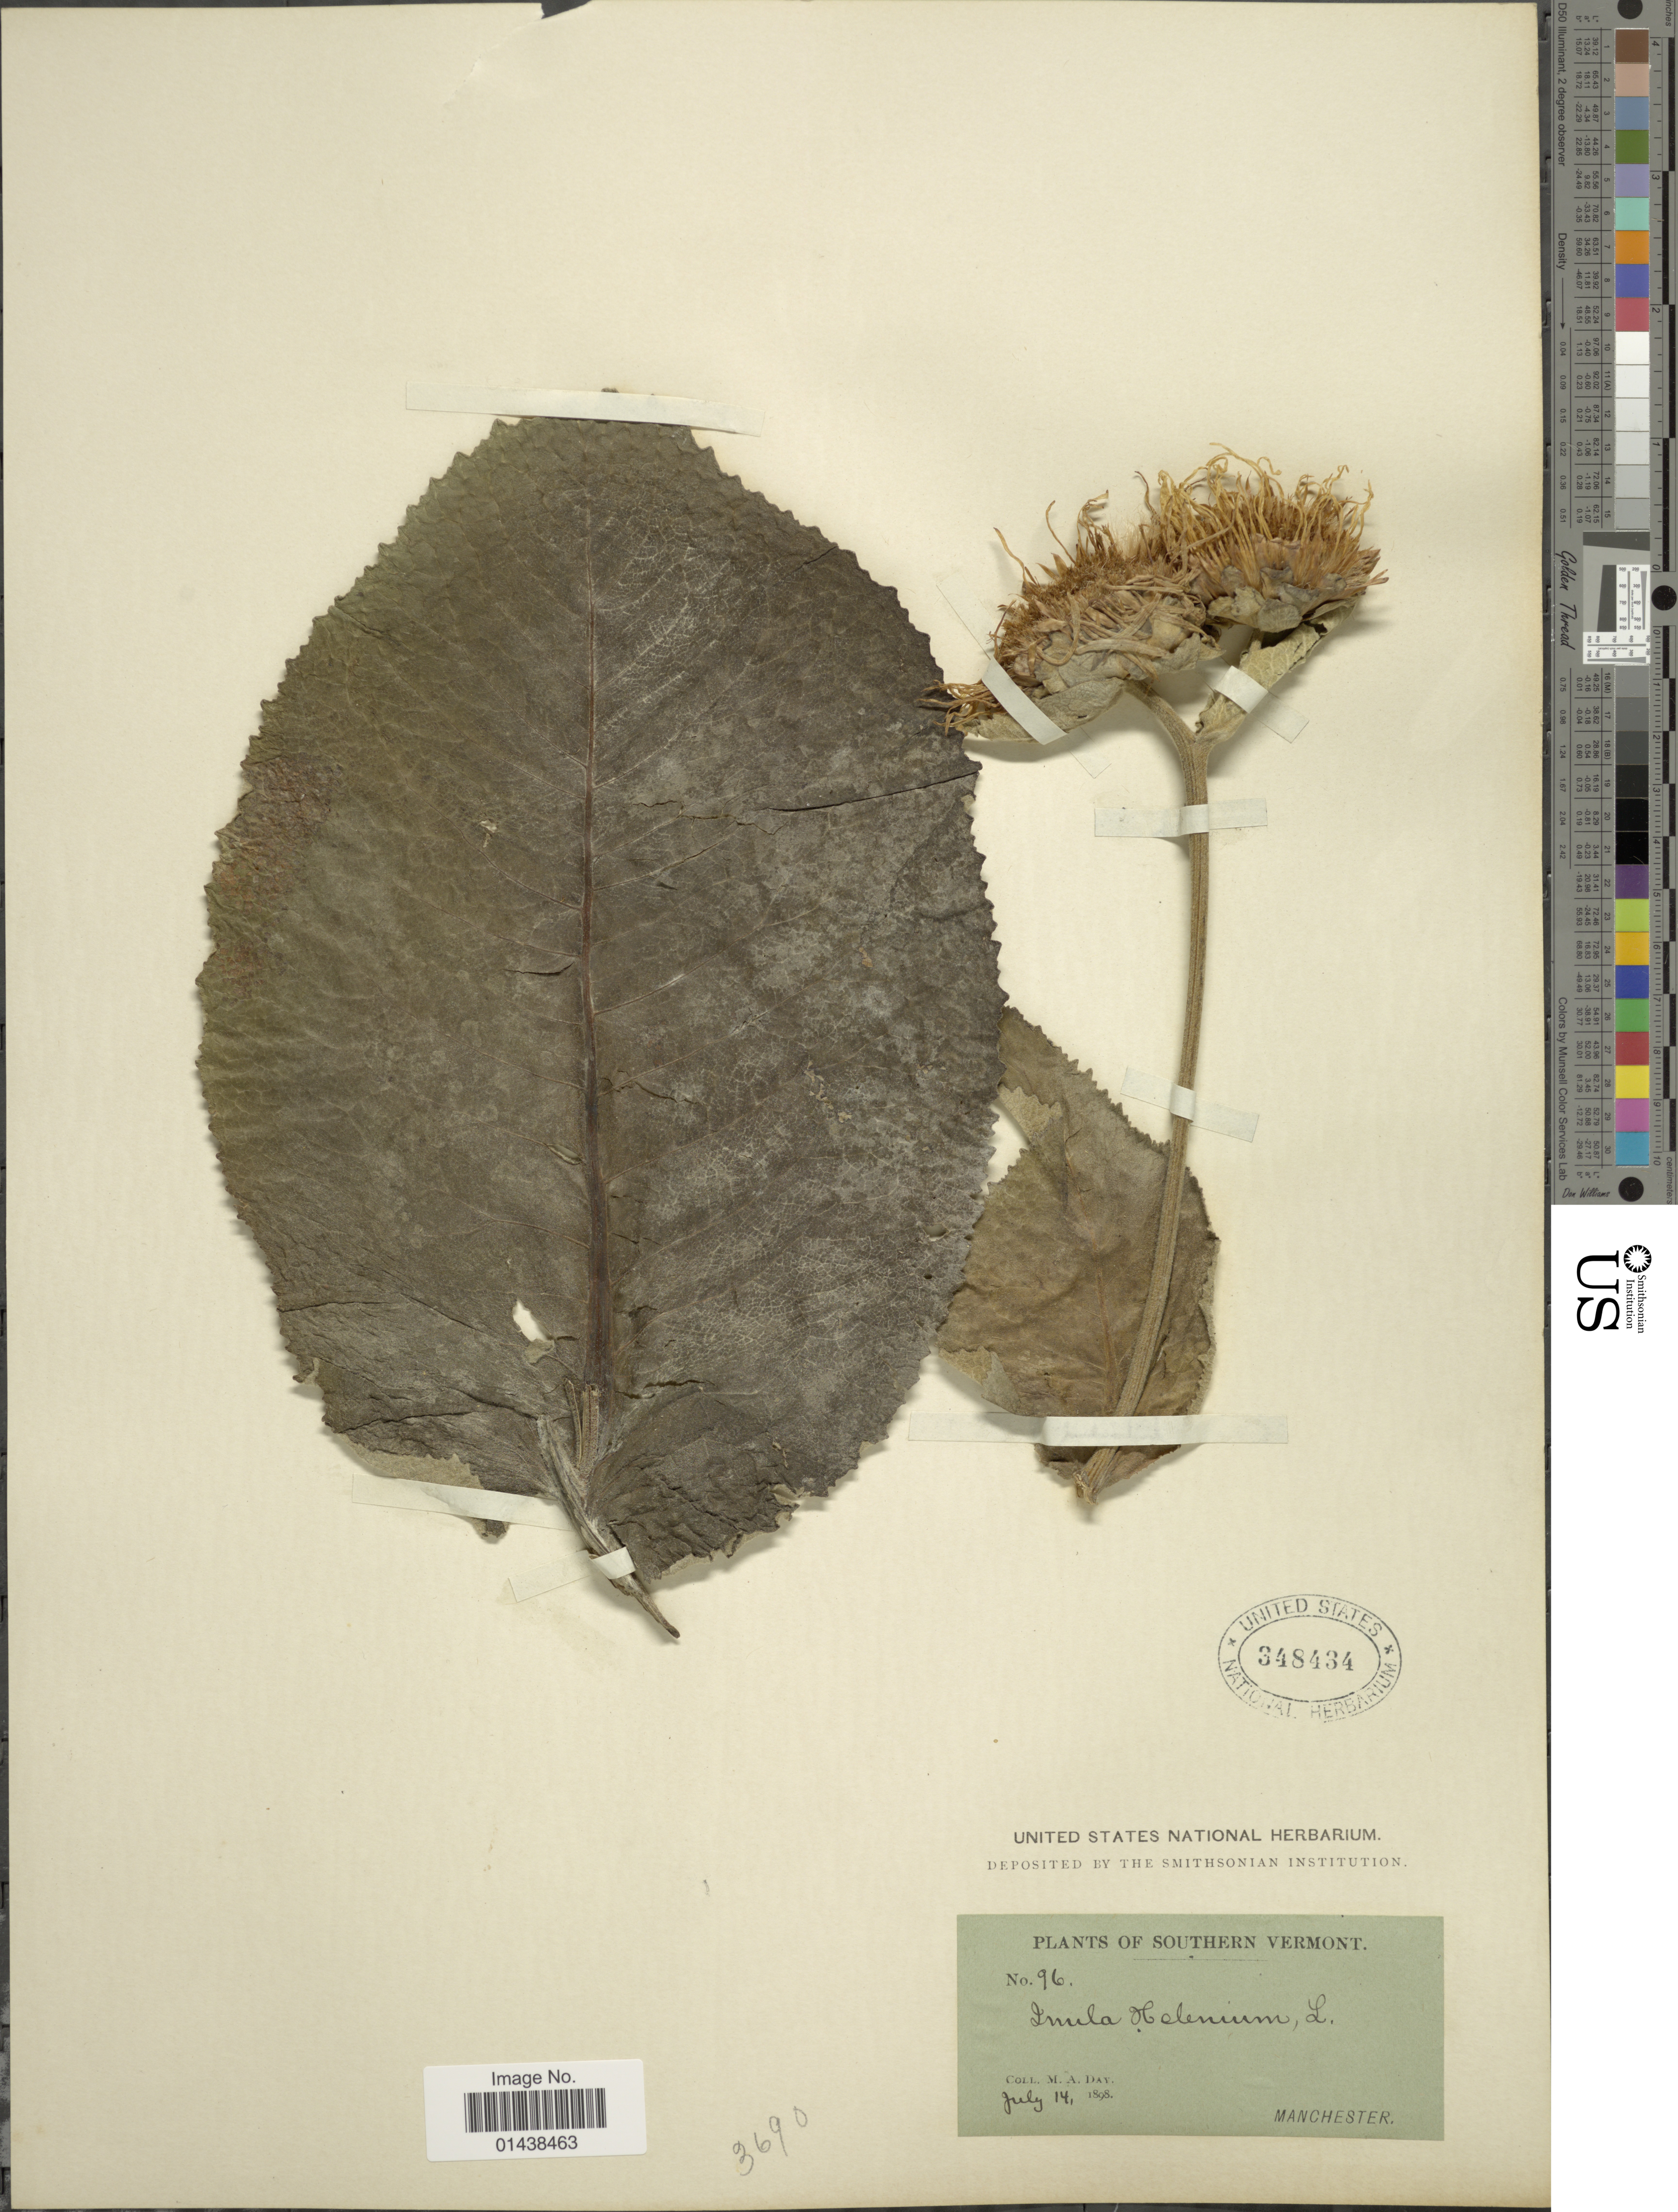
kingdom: Plantae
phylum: Tracheophyta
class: Magnoliopsida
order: Asterales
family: Asteraceae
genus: Inula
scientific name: Inula helenium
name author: L.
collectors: M. Day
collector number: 96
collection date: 1898-07-14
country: United States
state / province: Vermont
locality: Southern Vermont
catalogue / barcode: US 348434